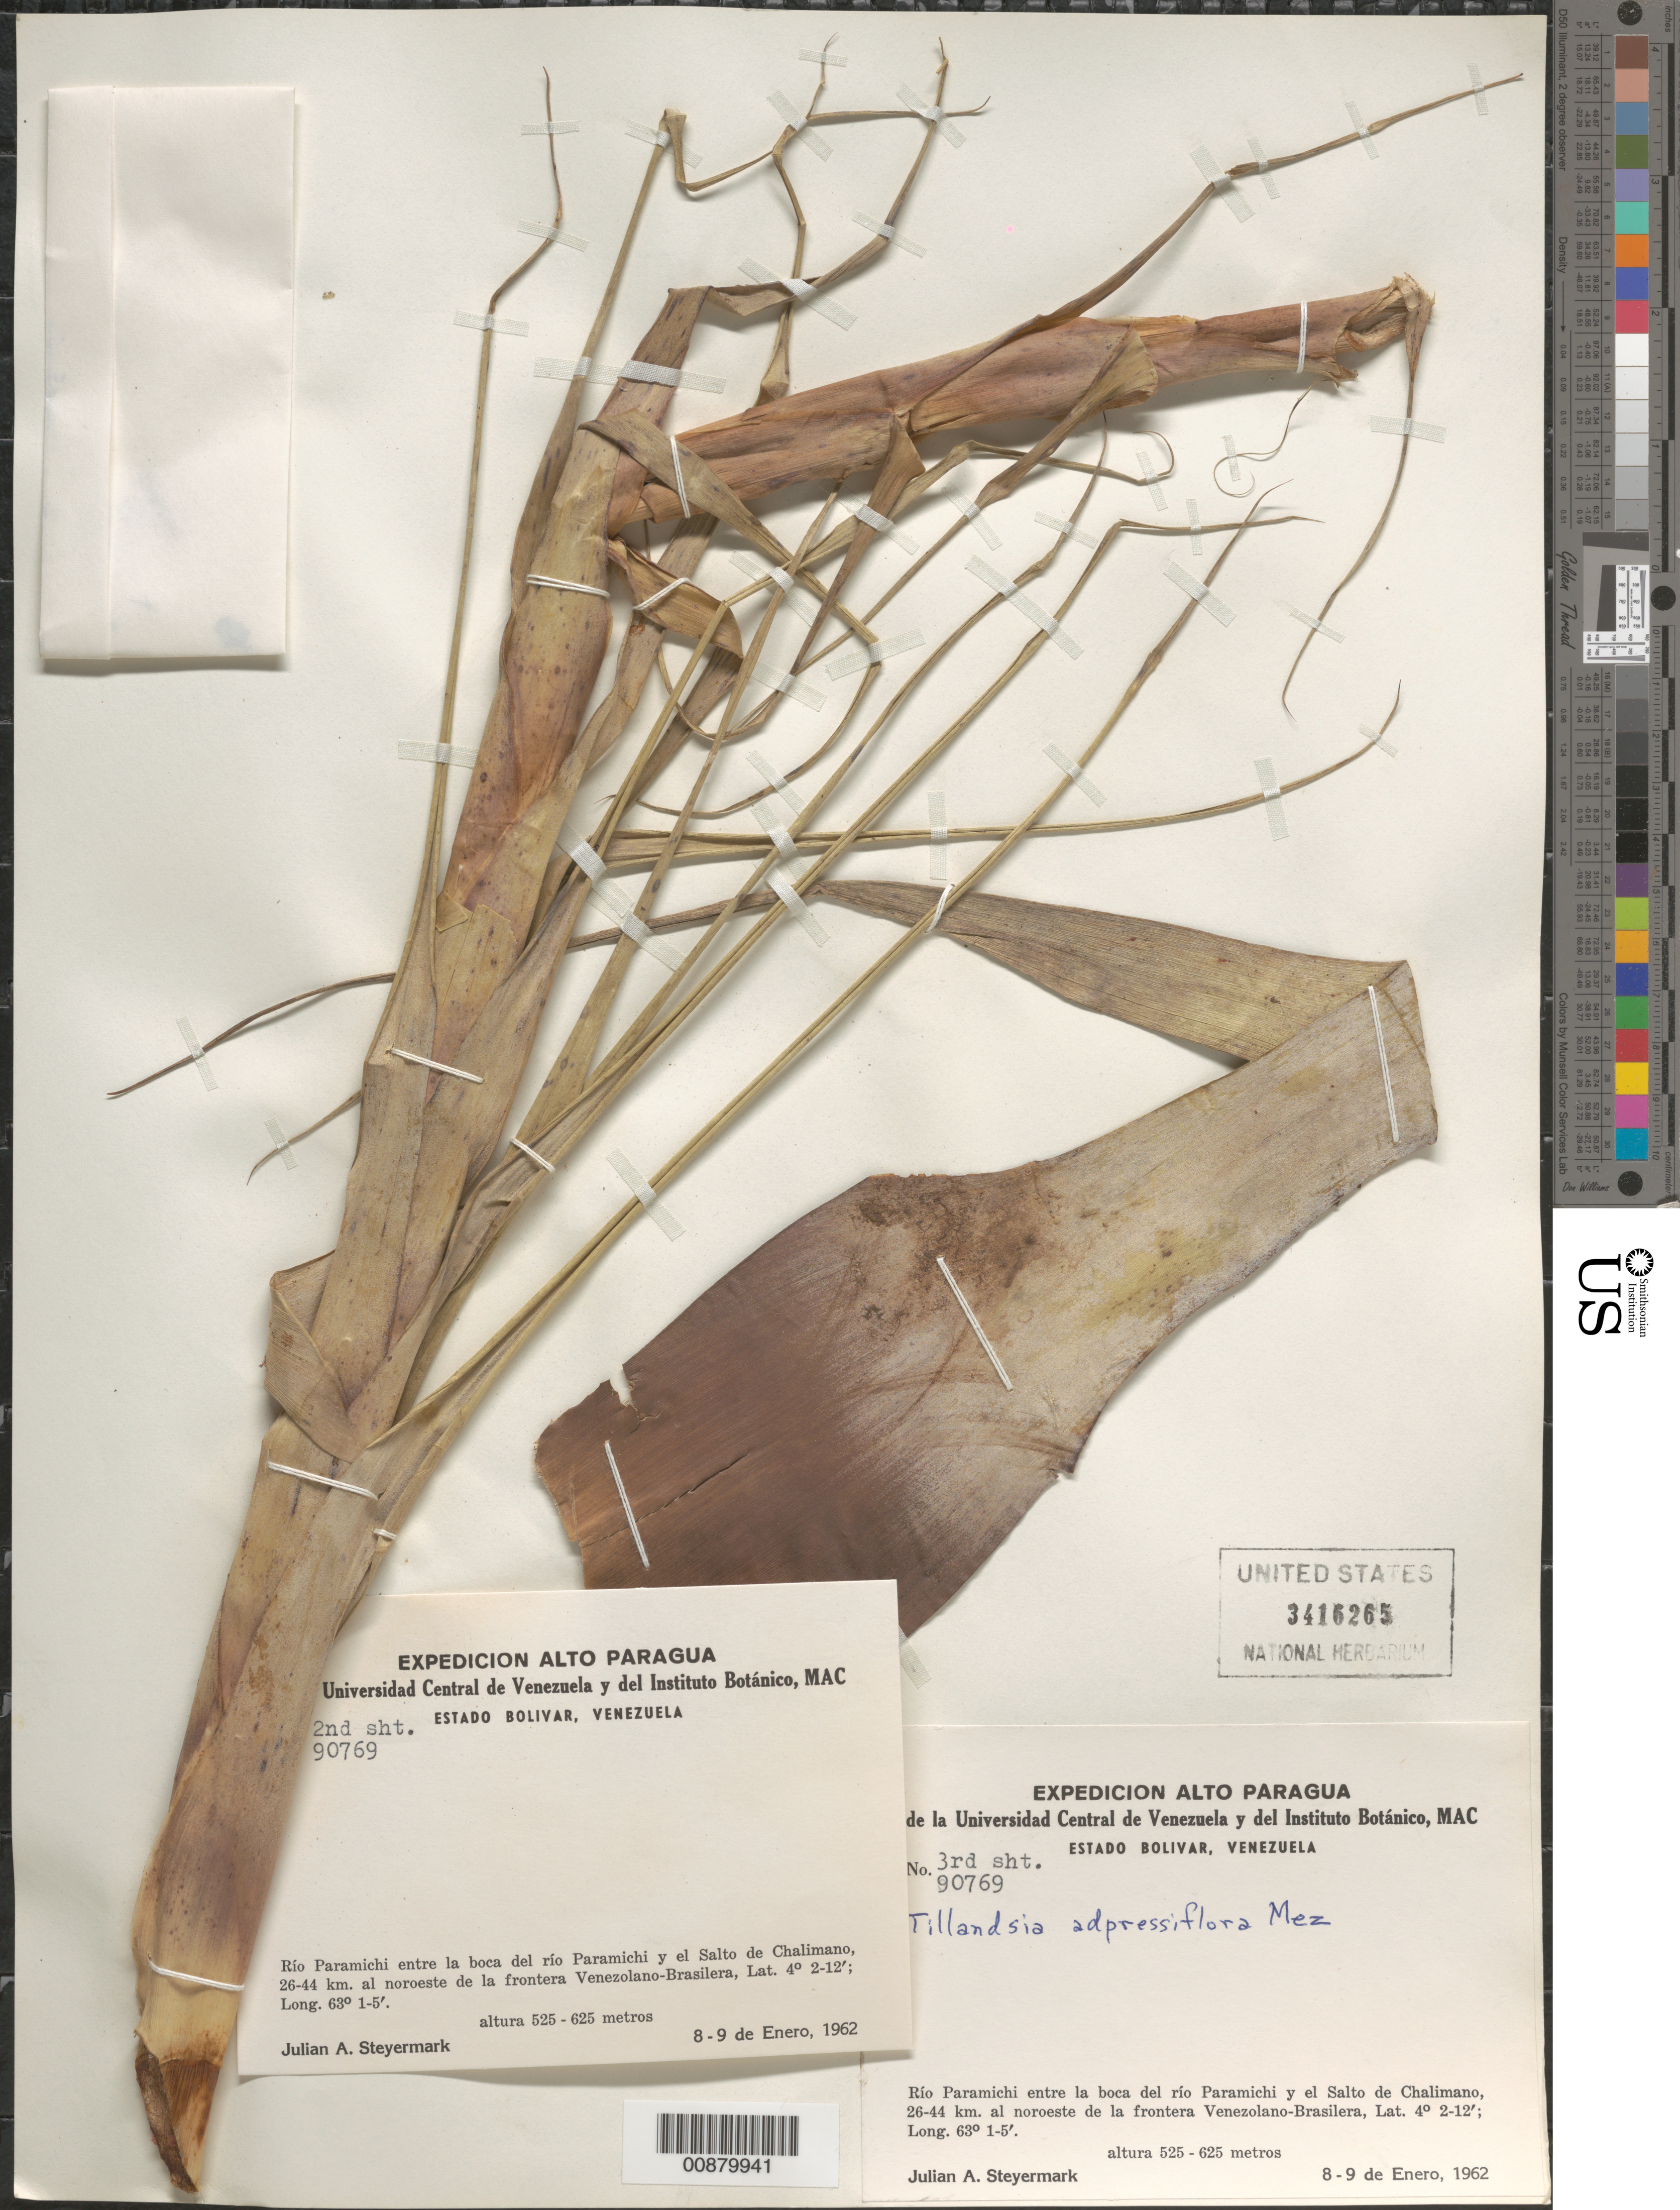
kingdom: Plantae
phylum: Tracheophyta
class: Liliopsida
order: Poales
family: Bromeliaceae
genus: Tillandsia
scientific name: Tillandsia adpressiflora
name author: Mez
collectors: J. Steyermark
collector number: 90769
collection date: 1962-01-08/1962-01-09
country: Venezuela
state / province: Bolivar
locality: Río Paramichi entre la boca del río Paramichi y el Salto de Chalimano, 26-44 km. al noroeste de la frontera Venezolano-Brasilera.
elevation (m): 525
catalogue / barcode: US 3416265